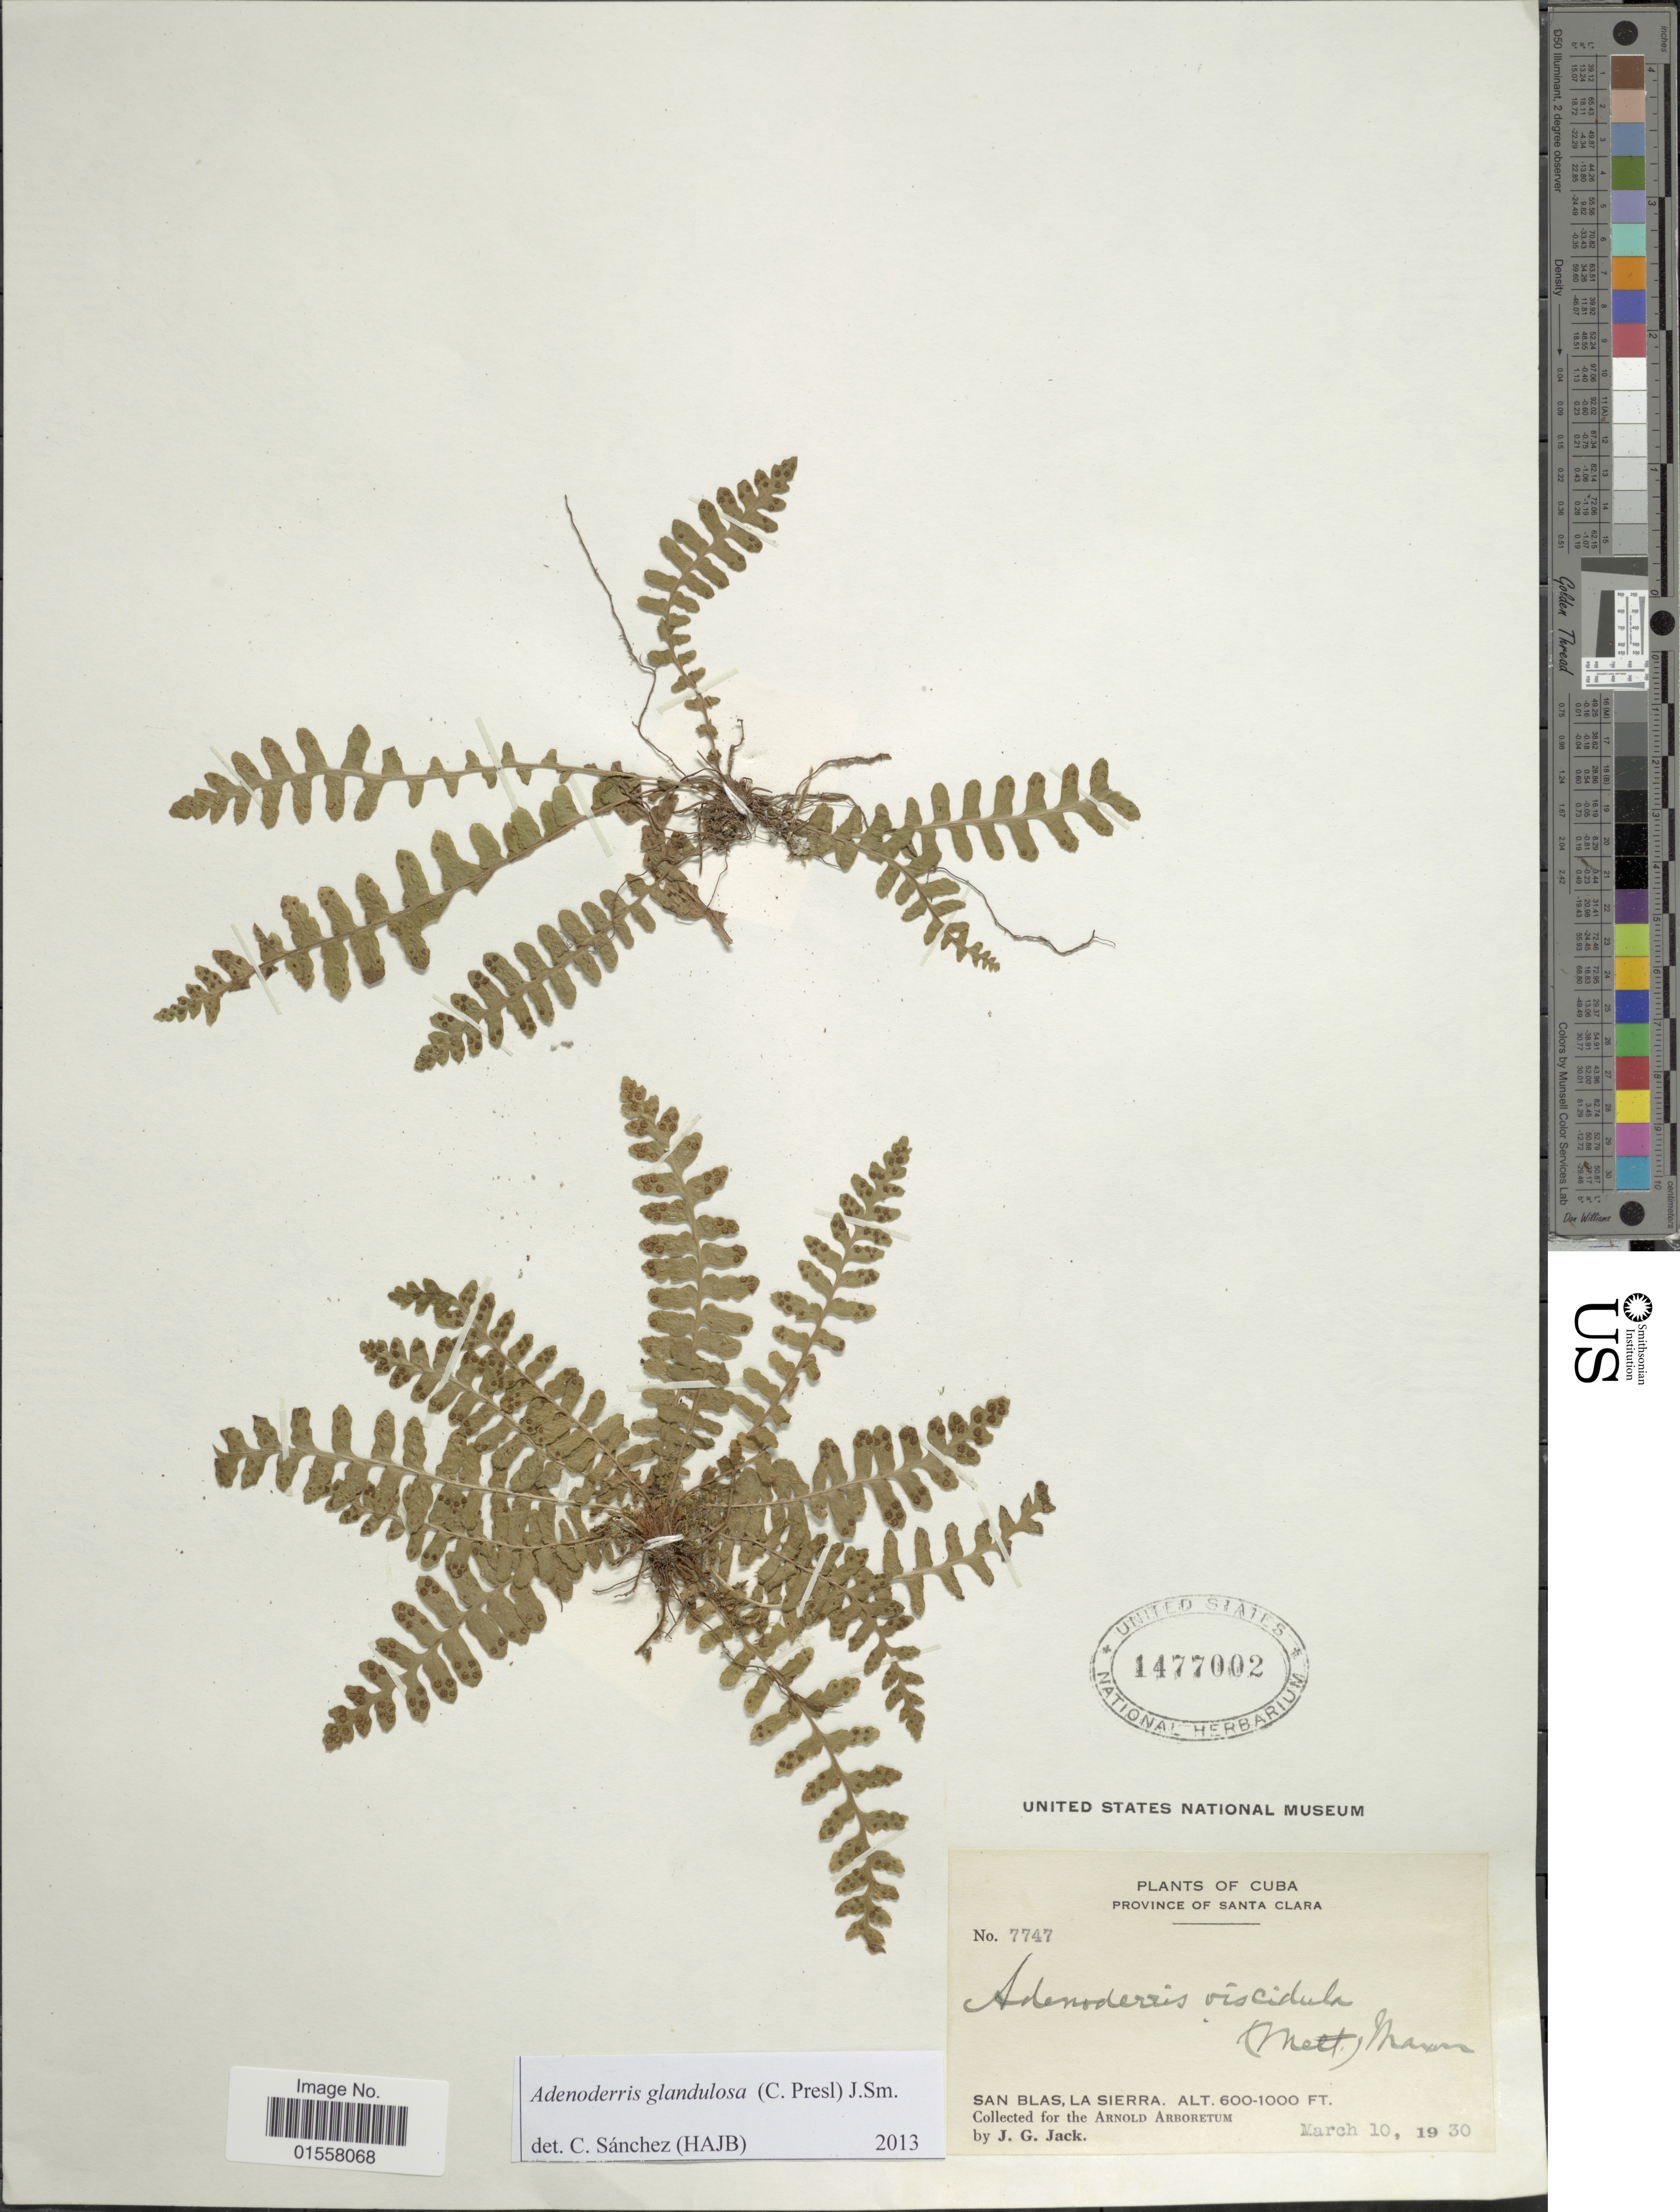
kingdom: Plantae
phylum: Tracheophyta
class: Polypodiopsida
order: Polypodiales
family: Dryopteridaceae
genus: Polystichum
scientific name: Polystichum glandulosum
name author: C. Presl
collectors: J. G. Jack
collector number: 7747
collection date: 1930-03-10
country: Cuba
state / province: Las Villas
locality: Province of Santa Clara, San Blas, La Sierra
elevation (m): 183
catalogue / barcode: US 1477002